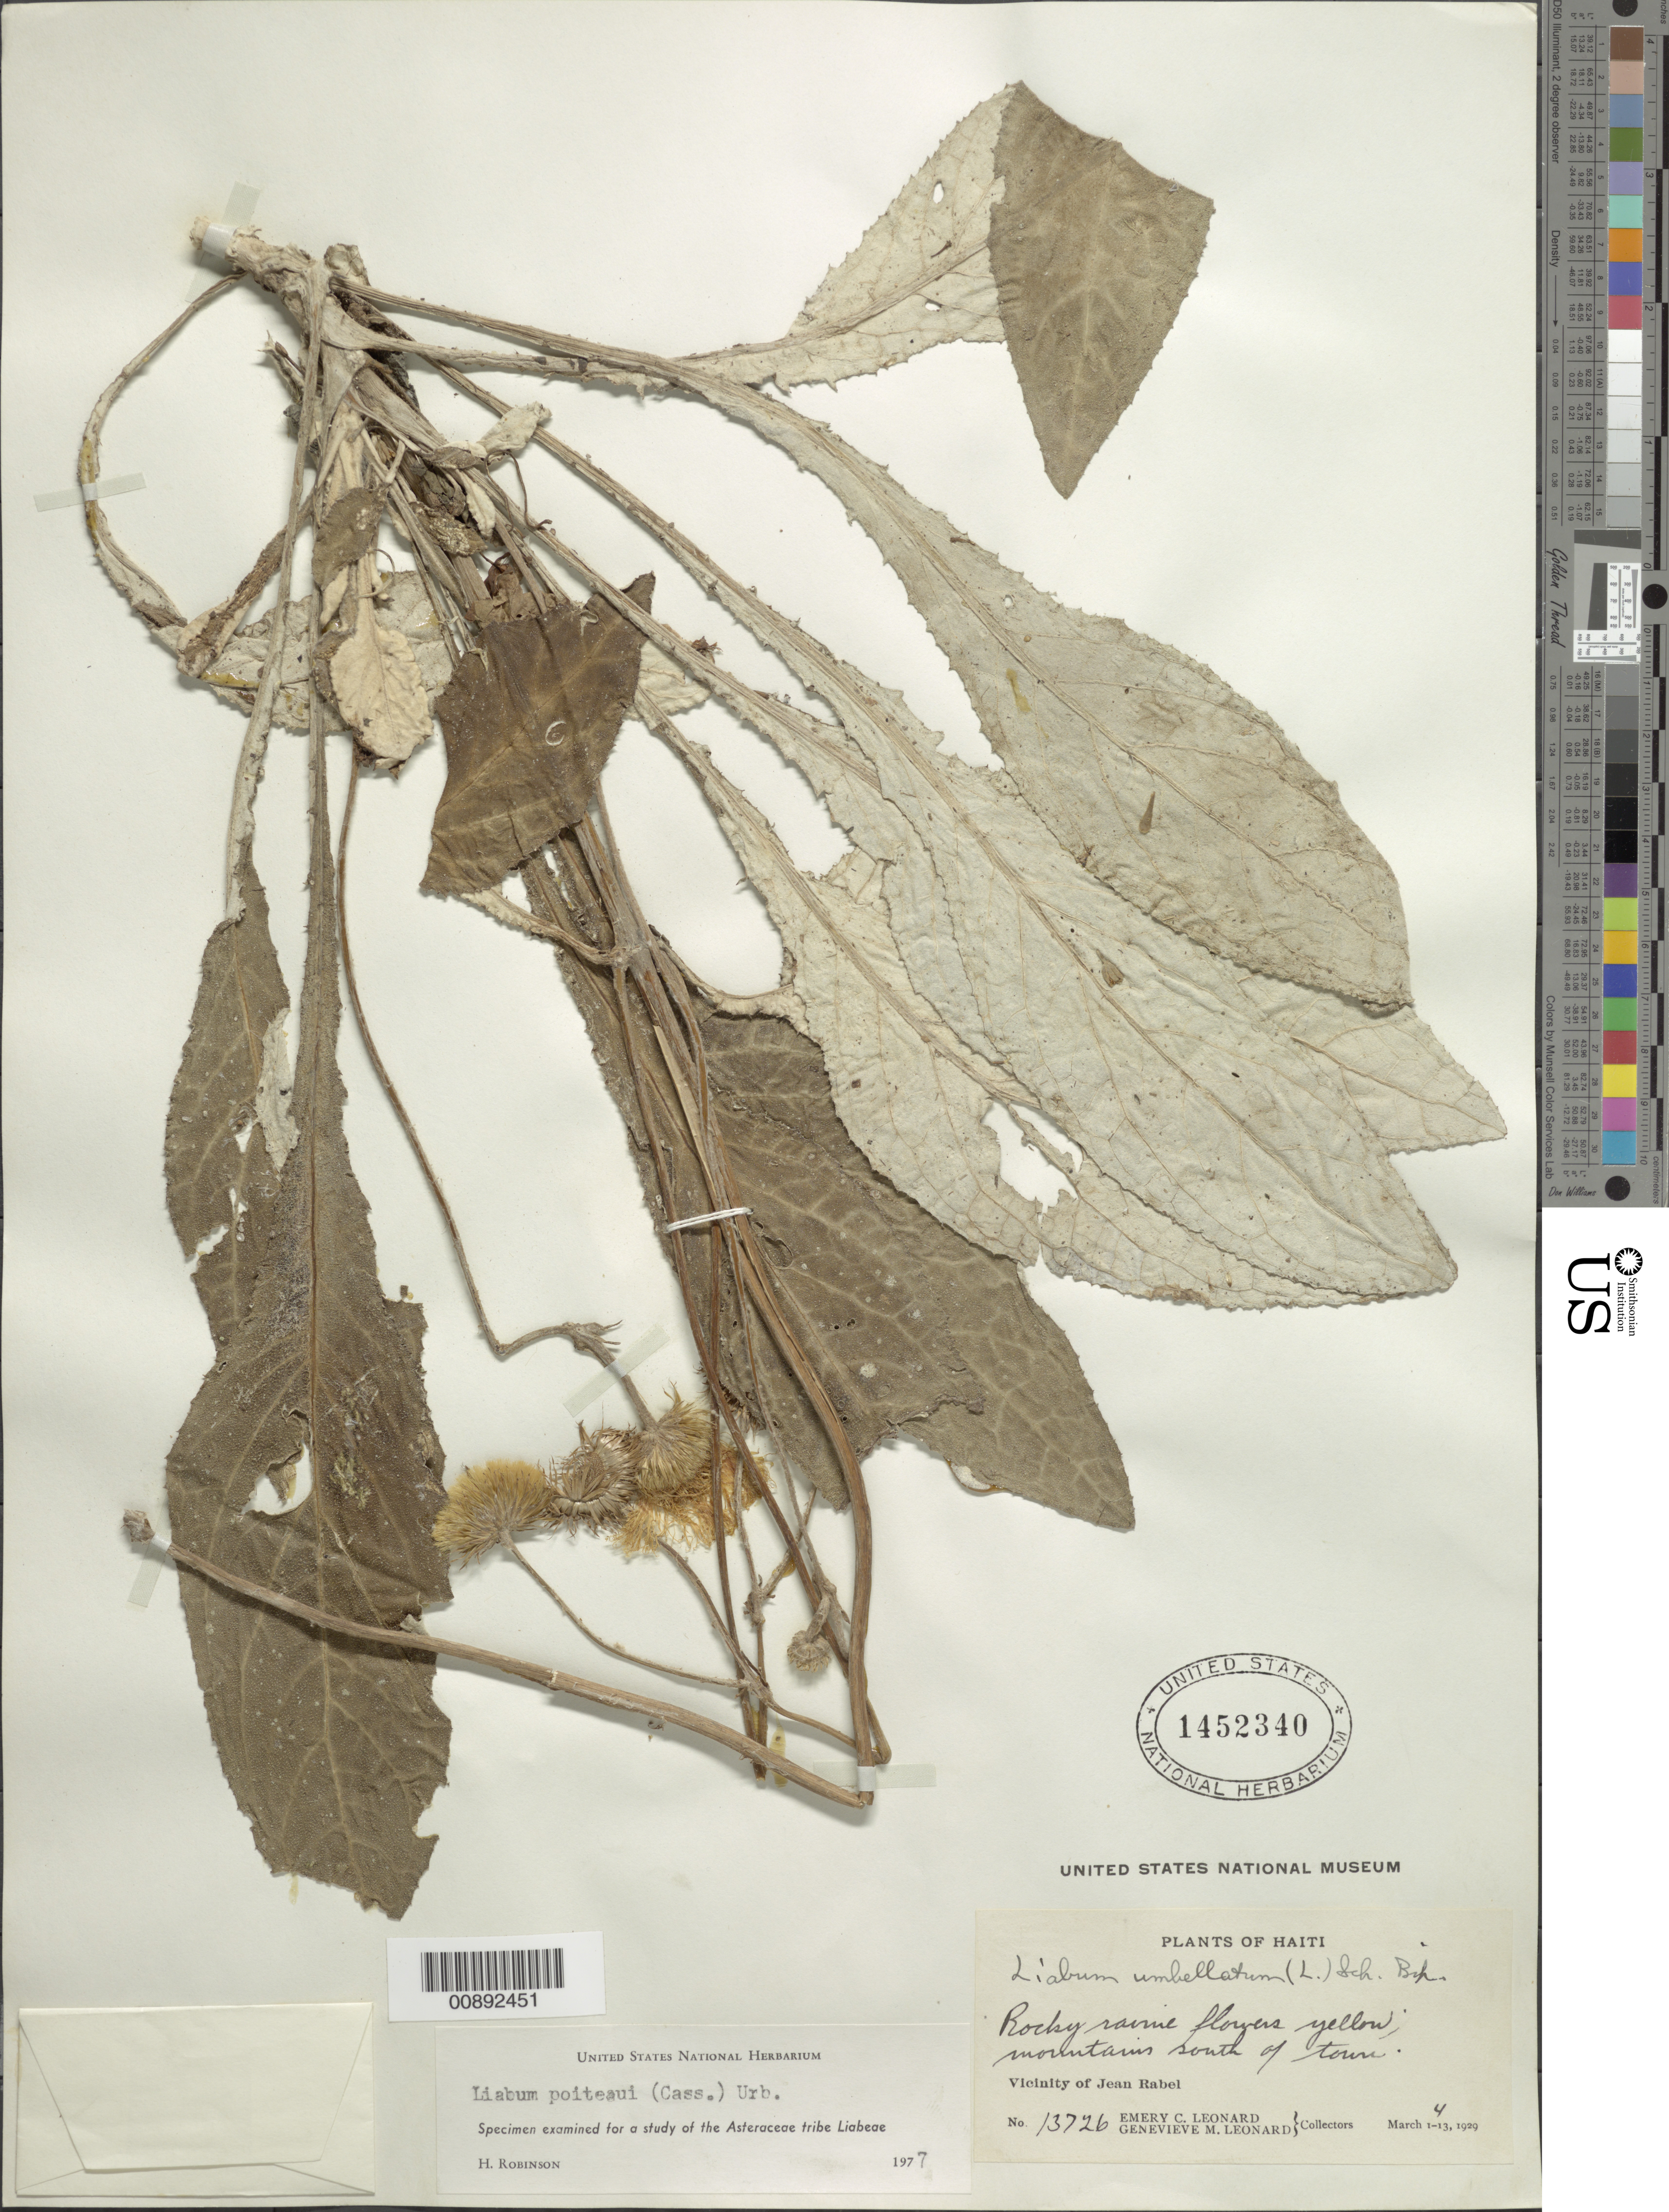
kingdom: Plantae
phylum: Tracheophyta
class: Magnoliopsida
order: Asterales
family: Asteraceae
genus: Liabum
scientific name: Liabum poiteaui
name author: (Cass.) Urb.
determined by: Robinson, Harold E., (US)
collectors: E. C. Leonard & G. M. Leonard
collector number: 13726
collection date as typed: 1 March 1929 to 13 March 1929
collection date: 1929-03-01/1929-03-13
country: Haiti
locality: Jeau Rabel vicinity, mountains south of town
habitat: Rocky ravine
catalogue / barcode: US 1452340